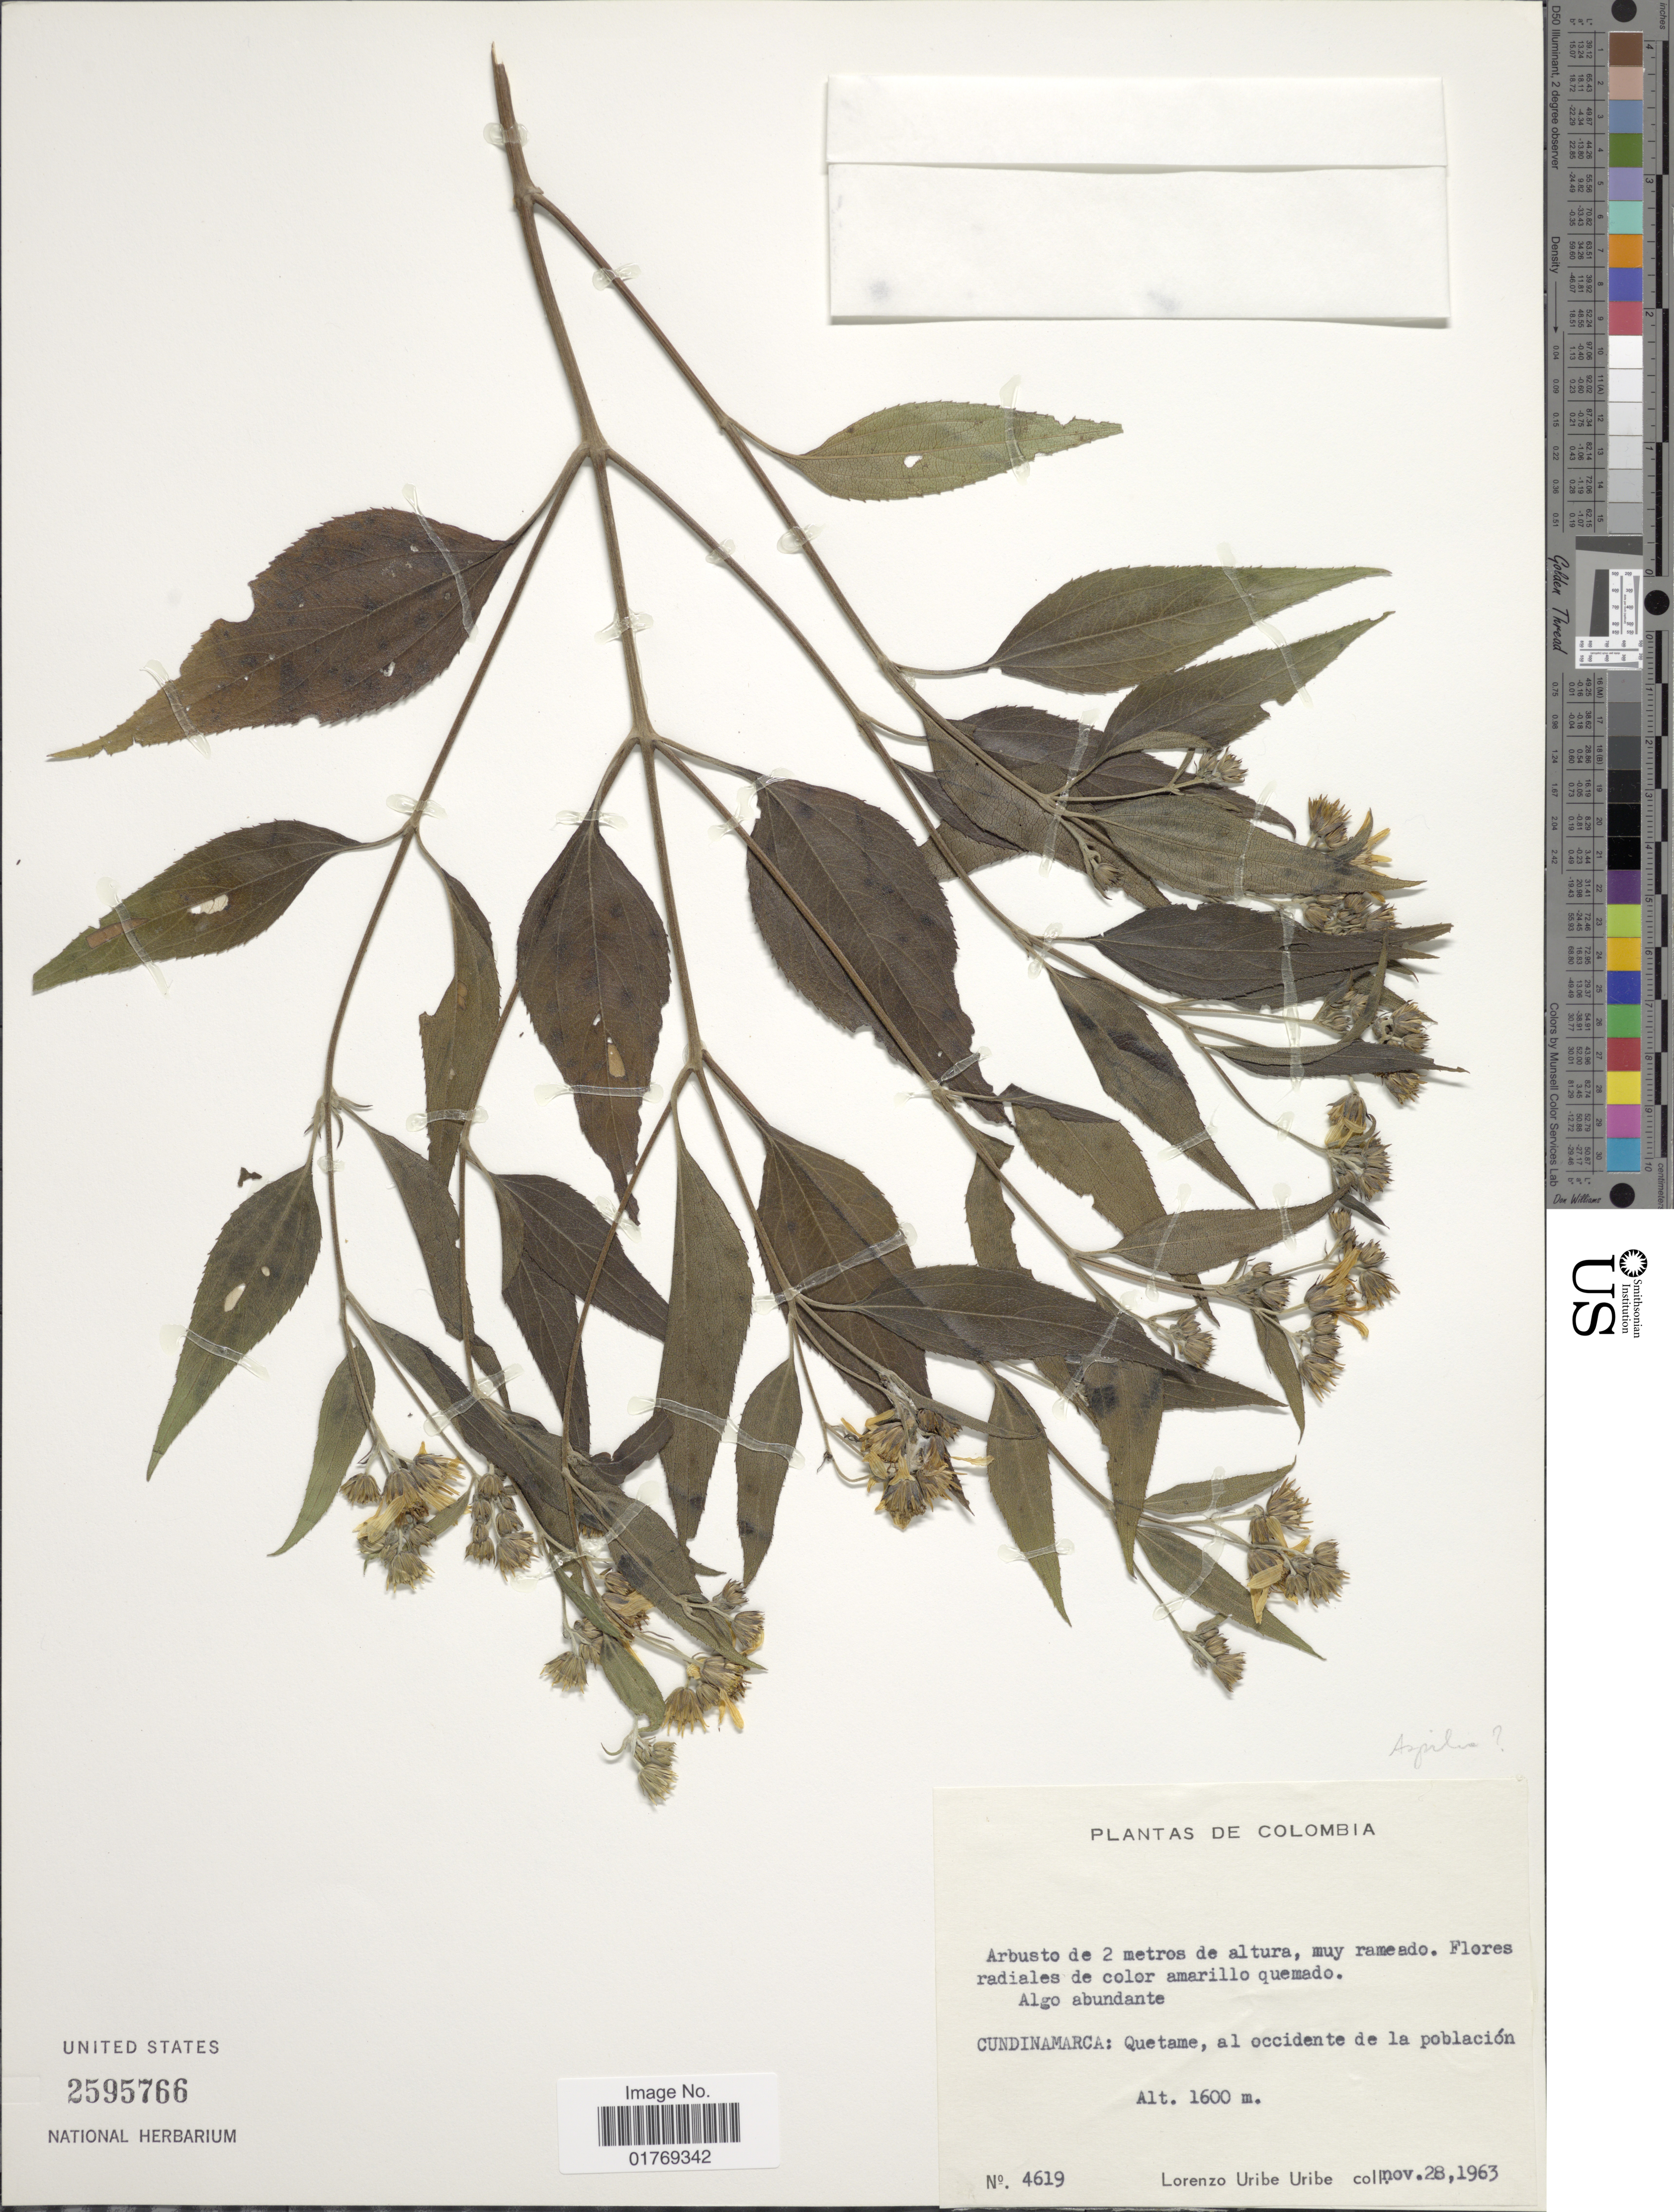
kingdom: Plantae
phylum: Tracheophyta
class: Magnoliopsida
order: Asterales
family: Asteraceae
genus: Viguiera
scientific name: Viguiera sp.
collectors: L. Uribe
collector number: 4619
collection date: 1963-11-28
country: Colombia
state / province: Cundinamarca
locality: Cundinamarca: Quetame, al occidente de la población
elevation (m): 1600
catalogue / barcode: US 2595766